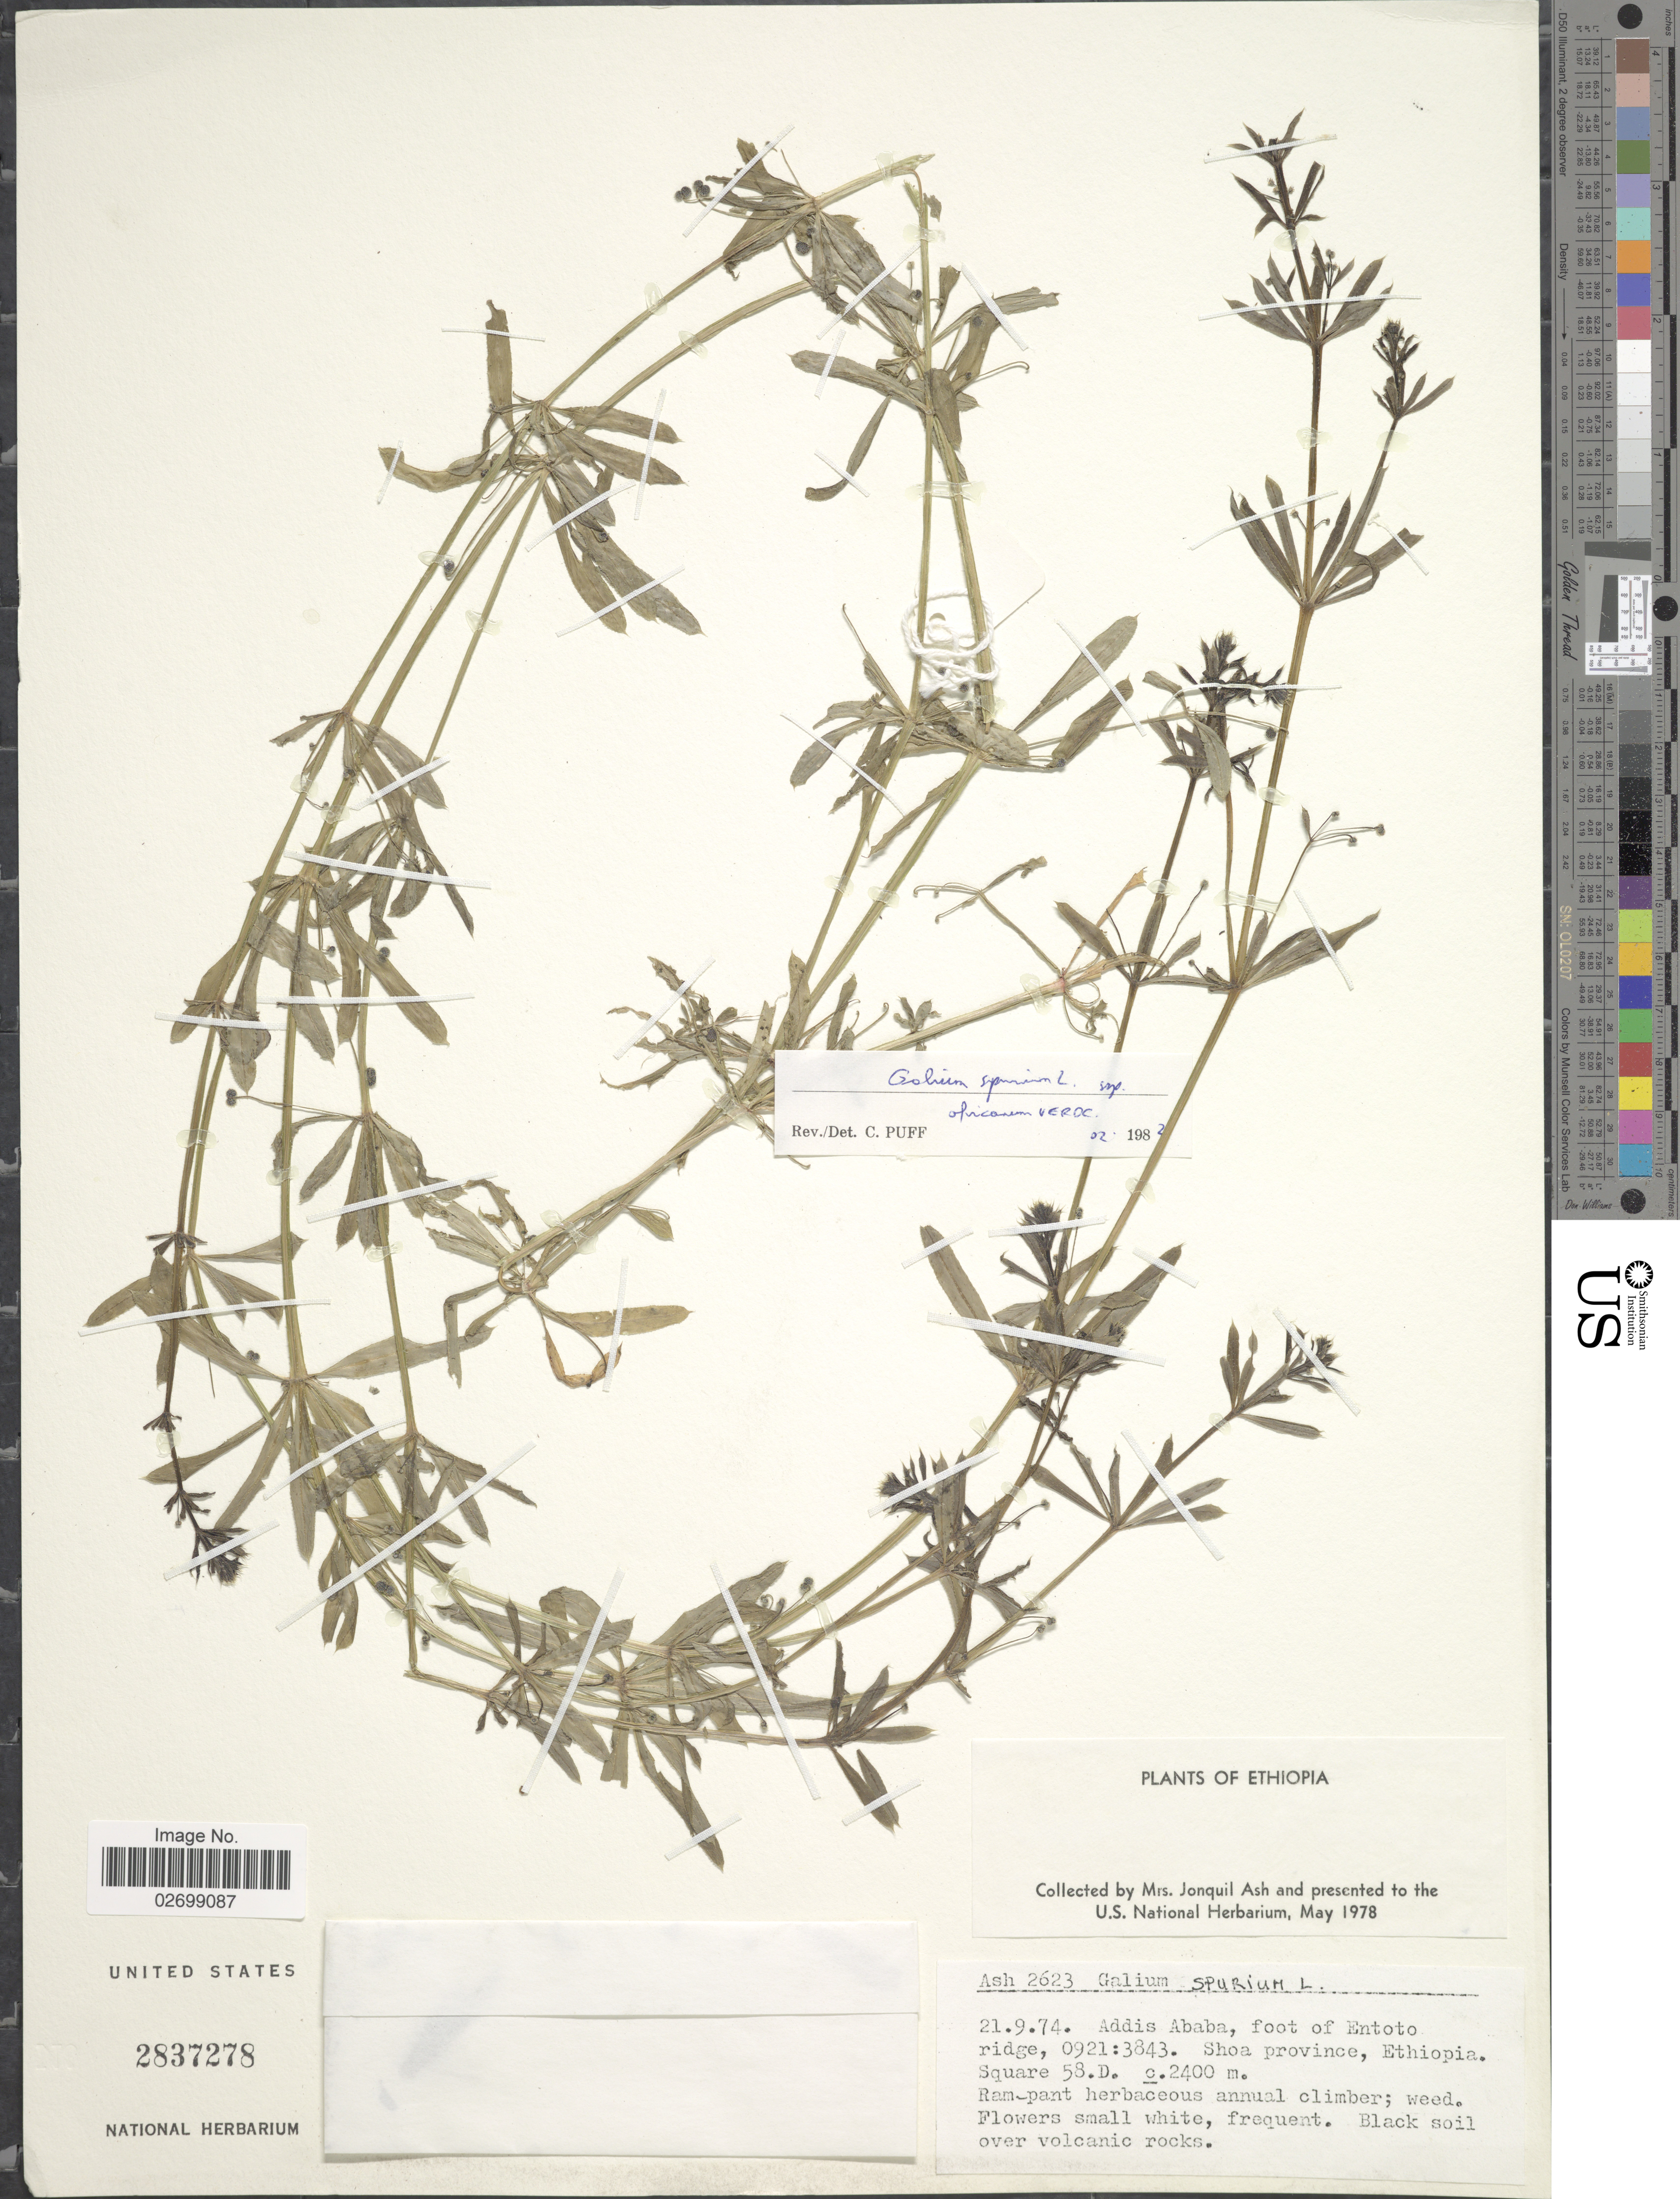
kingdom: Plantae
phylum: Tracheophyta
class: Magnoliopsida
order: Gentianales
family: Rubiaceae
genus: Galium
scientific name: Galium spurium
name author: L.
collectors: J. Ash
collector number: Ash2623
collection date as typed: Transcribed d/m/y: 21/9/74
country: Ethiopia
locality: Shoa province, Square 58.D.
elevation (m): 2400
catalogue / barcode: US 2837278